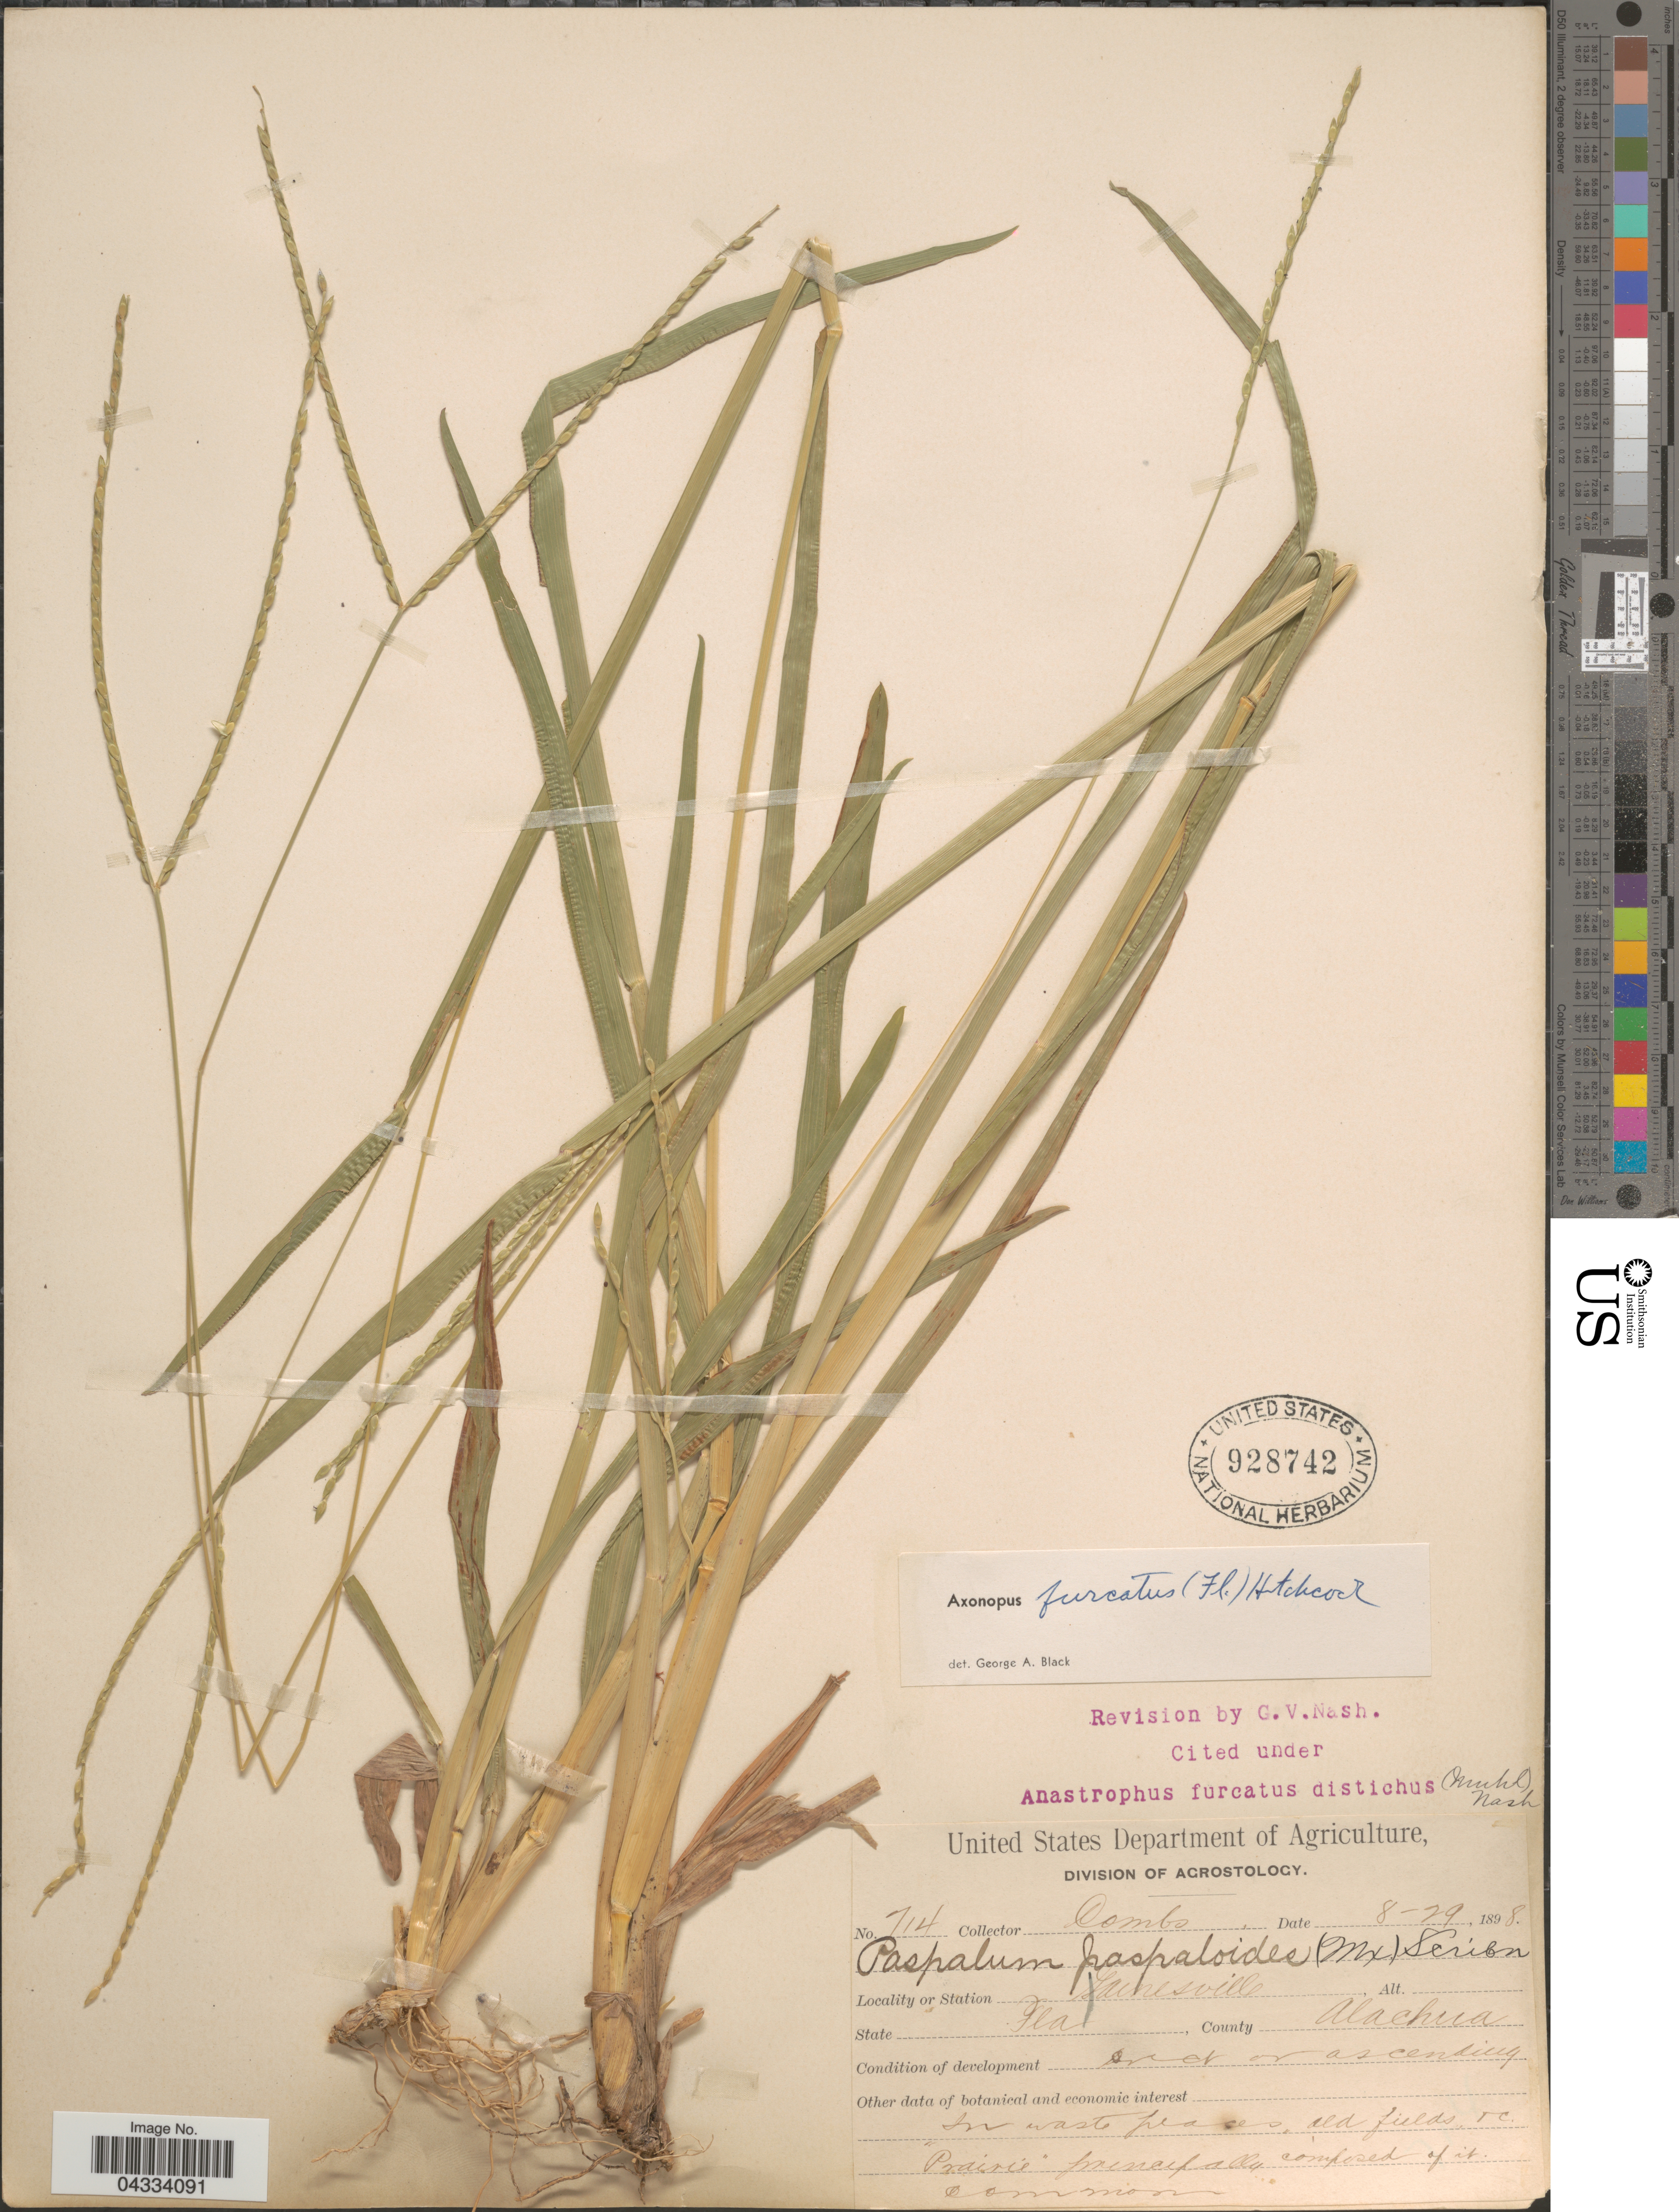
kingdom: Plantae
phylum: Tracheophyta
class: Liliopsida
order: Poales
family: Poaceae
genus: Axonopus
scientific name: Axonopus furcatus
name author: (Flüggé) Hitchc.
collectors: -. Combs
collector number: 714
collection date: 1898-08-29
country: United States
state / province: Florida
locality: Gainesville. County Alachua.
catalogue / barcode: US 928742